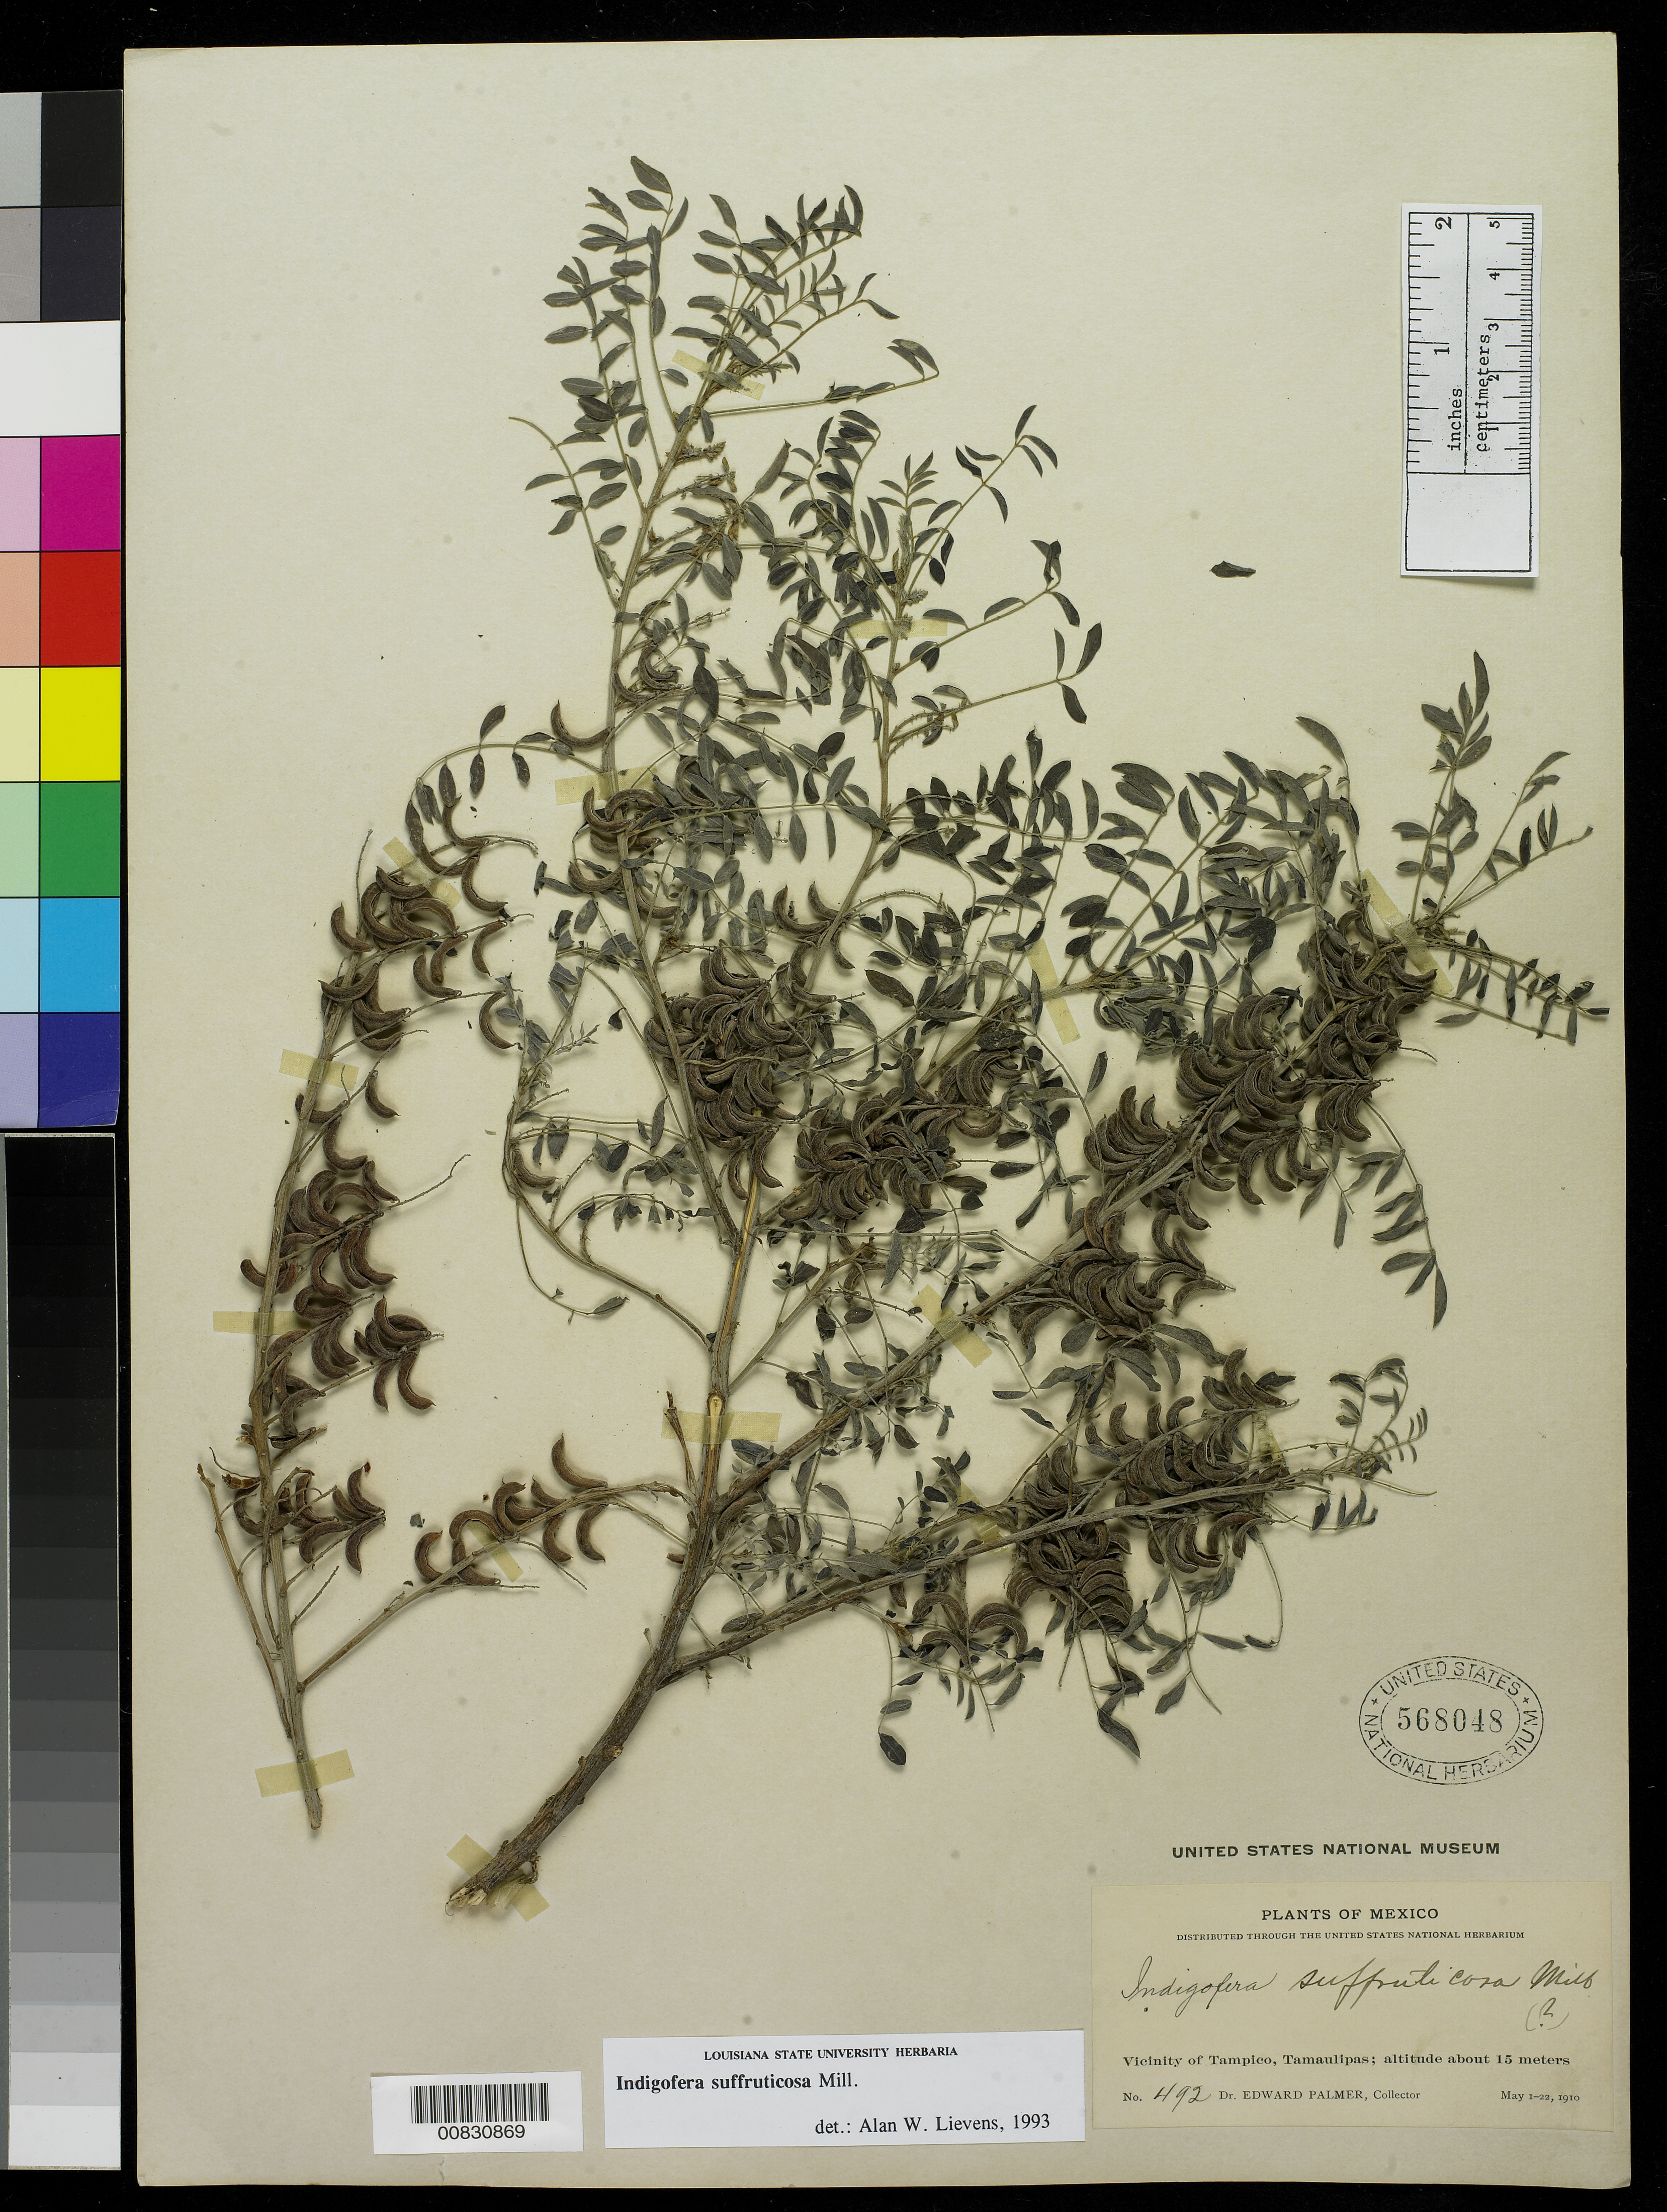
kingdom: Plantae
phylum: Tracheophyta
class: Magnoliopsida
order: Fabales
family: Fabaceae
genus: Indigofera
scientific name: Indigofera suffruticosa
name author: Mill.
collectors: E. Palmer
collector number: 492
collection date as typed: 01 May 1910 to 22 May 1910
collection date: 1910-05-01/1910-05-22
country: Mexico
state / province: Tamaulipas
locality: Vicinity of Tampico, Tamaulipas.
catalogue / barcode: US 568048